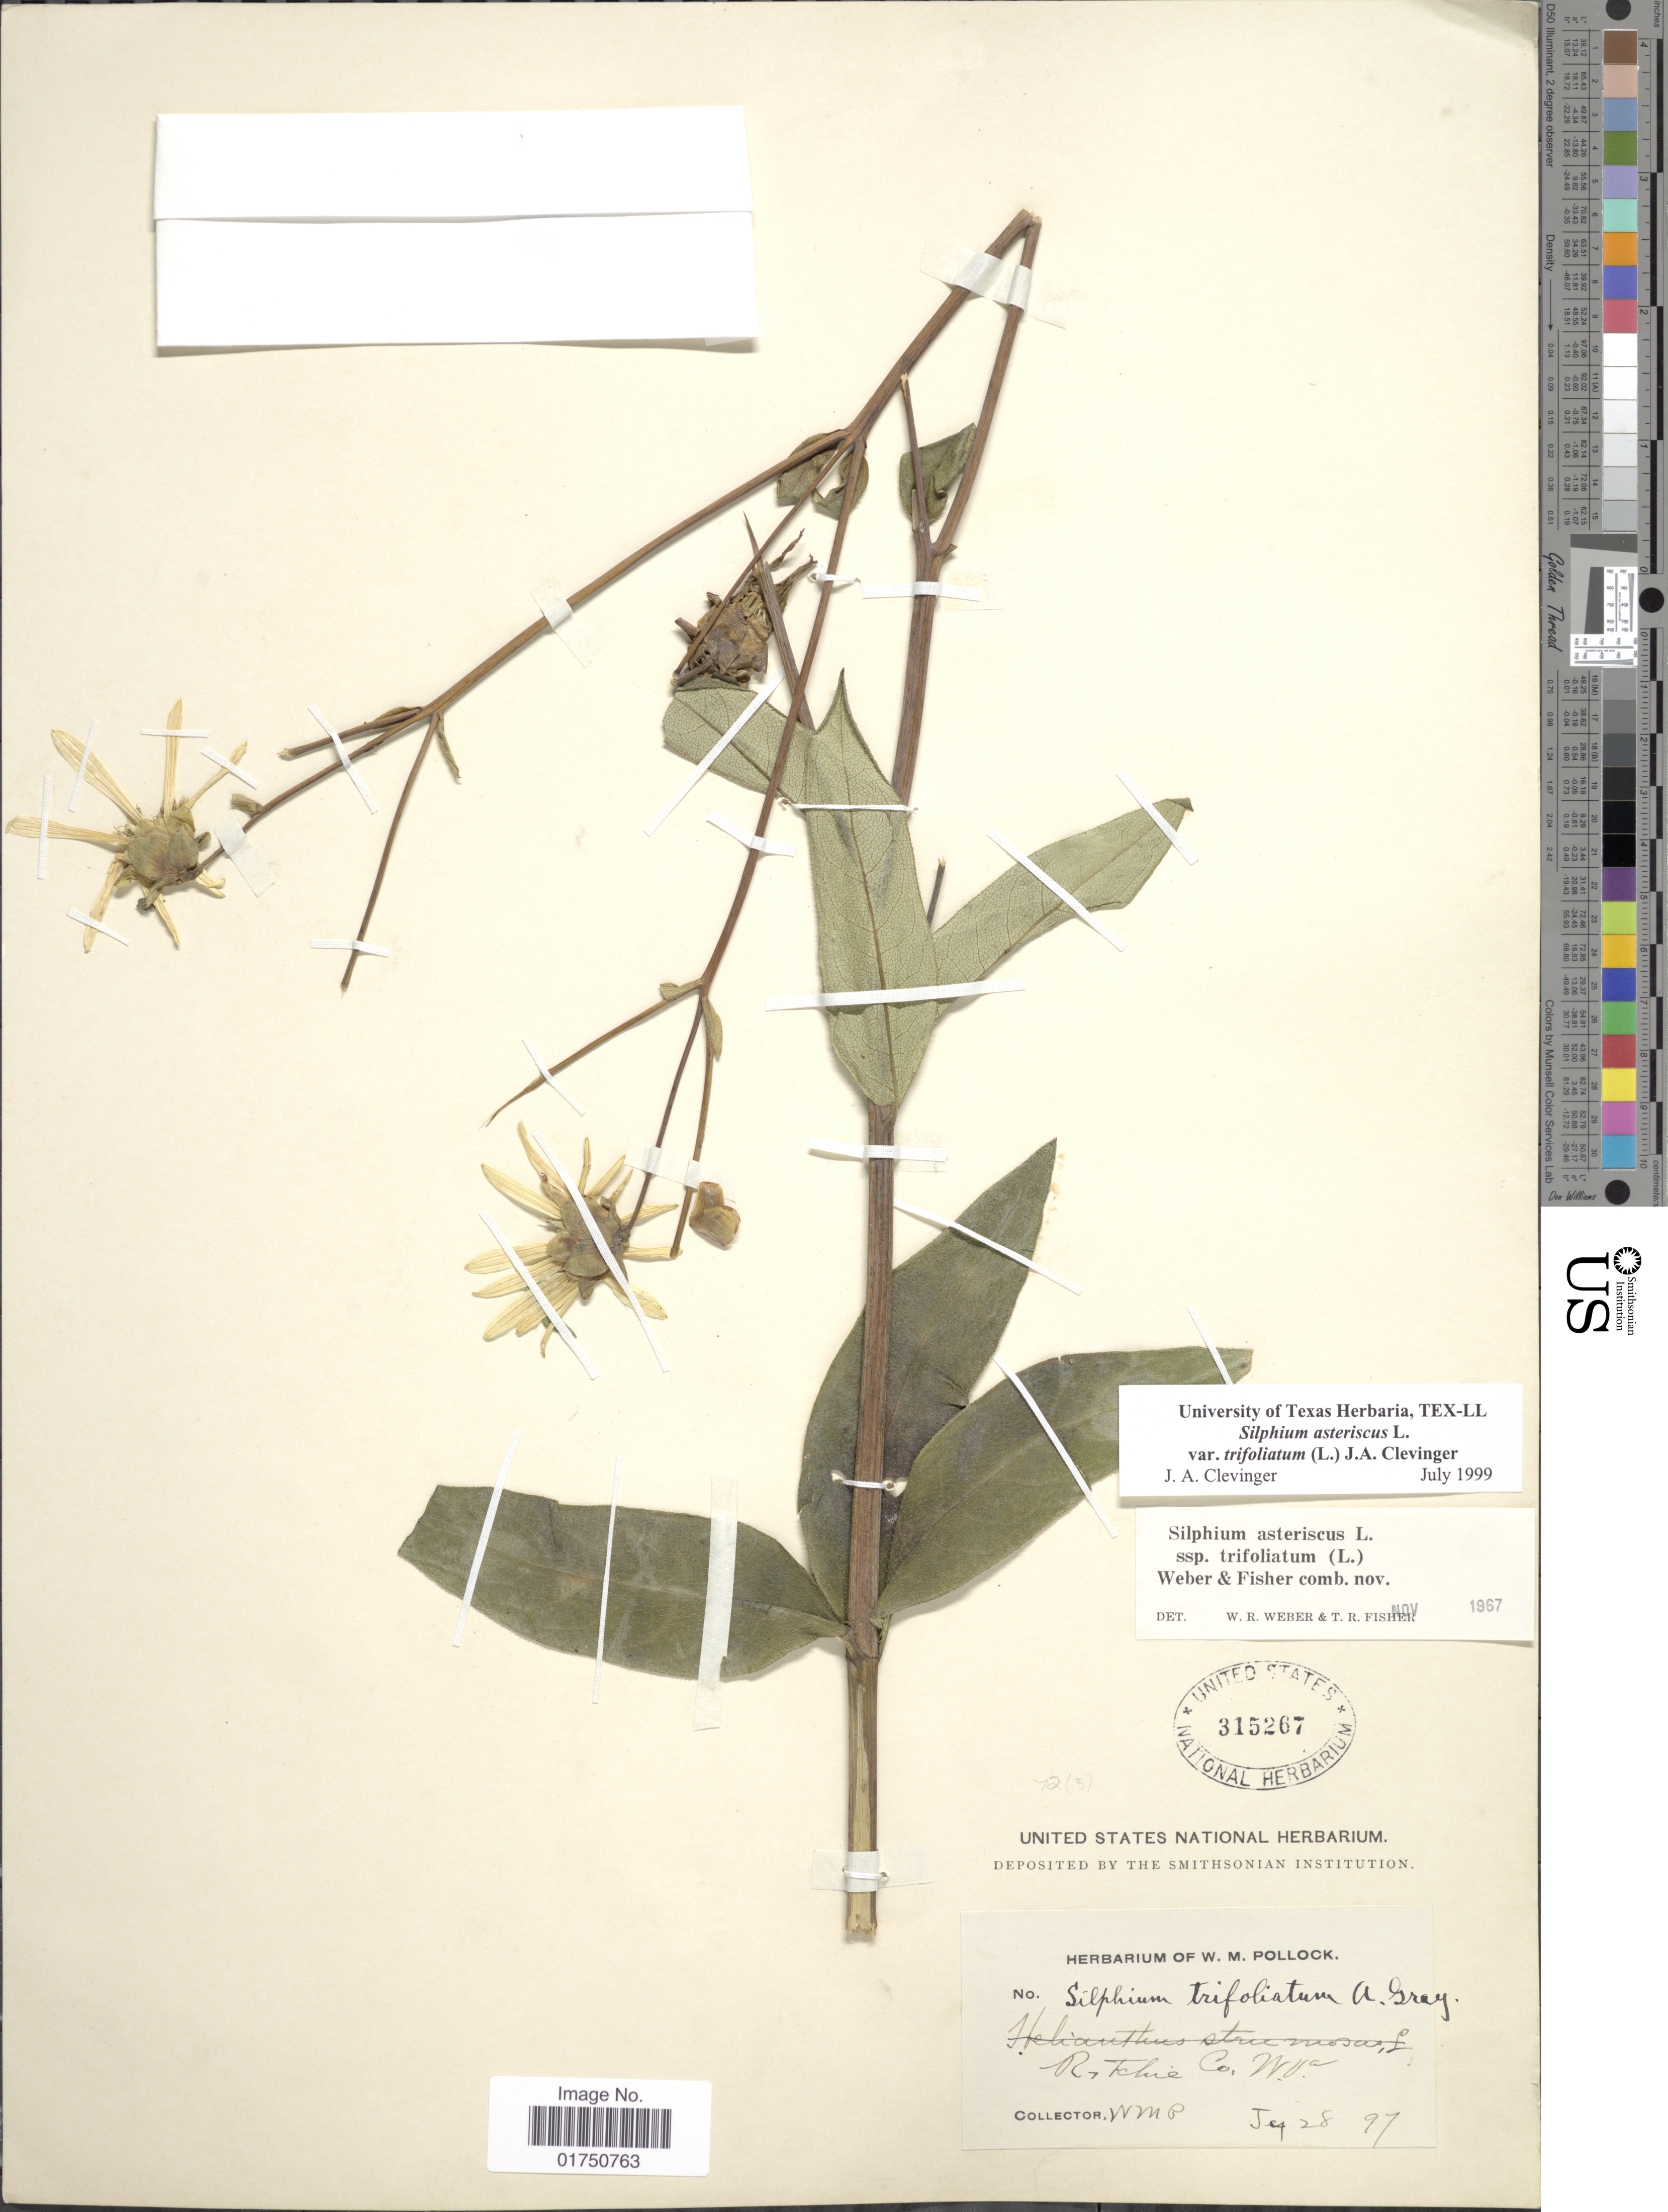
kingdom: Plantae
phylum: Tracheophyta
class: Magnoliopsida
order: Asterales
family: Asteraceae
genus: Silphium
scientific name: Silphium asteriscus var. trifoliatum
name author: (L.) Clevinger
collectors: W. M. Pollock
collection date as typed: Transcribed d/m/y: 28/2/97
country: United States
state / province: West Virginia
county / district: Ritchie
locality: Ritchie Co.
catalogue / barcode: US 315267